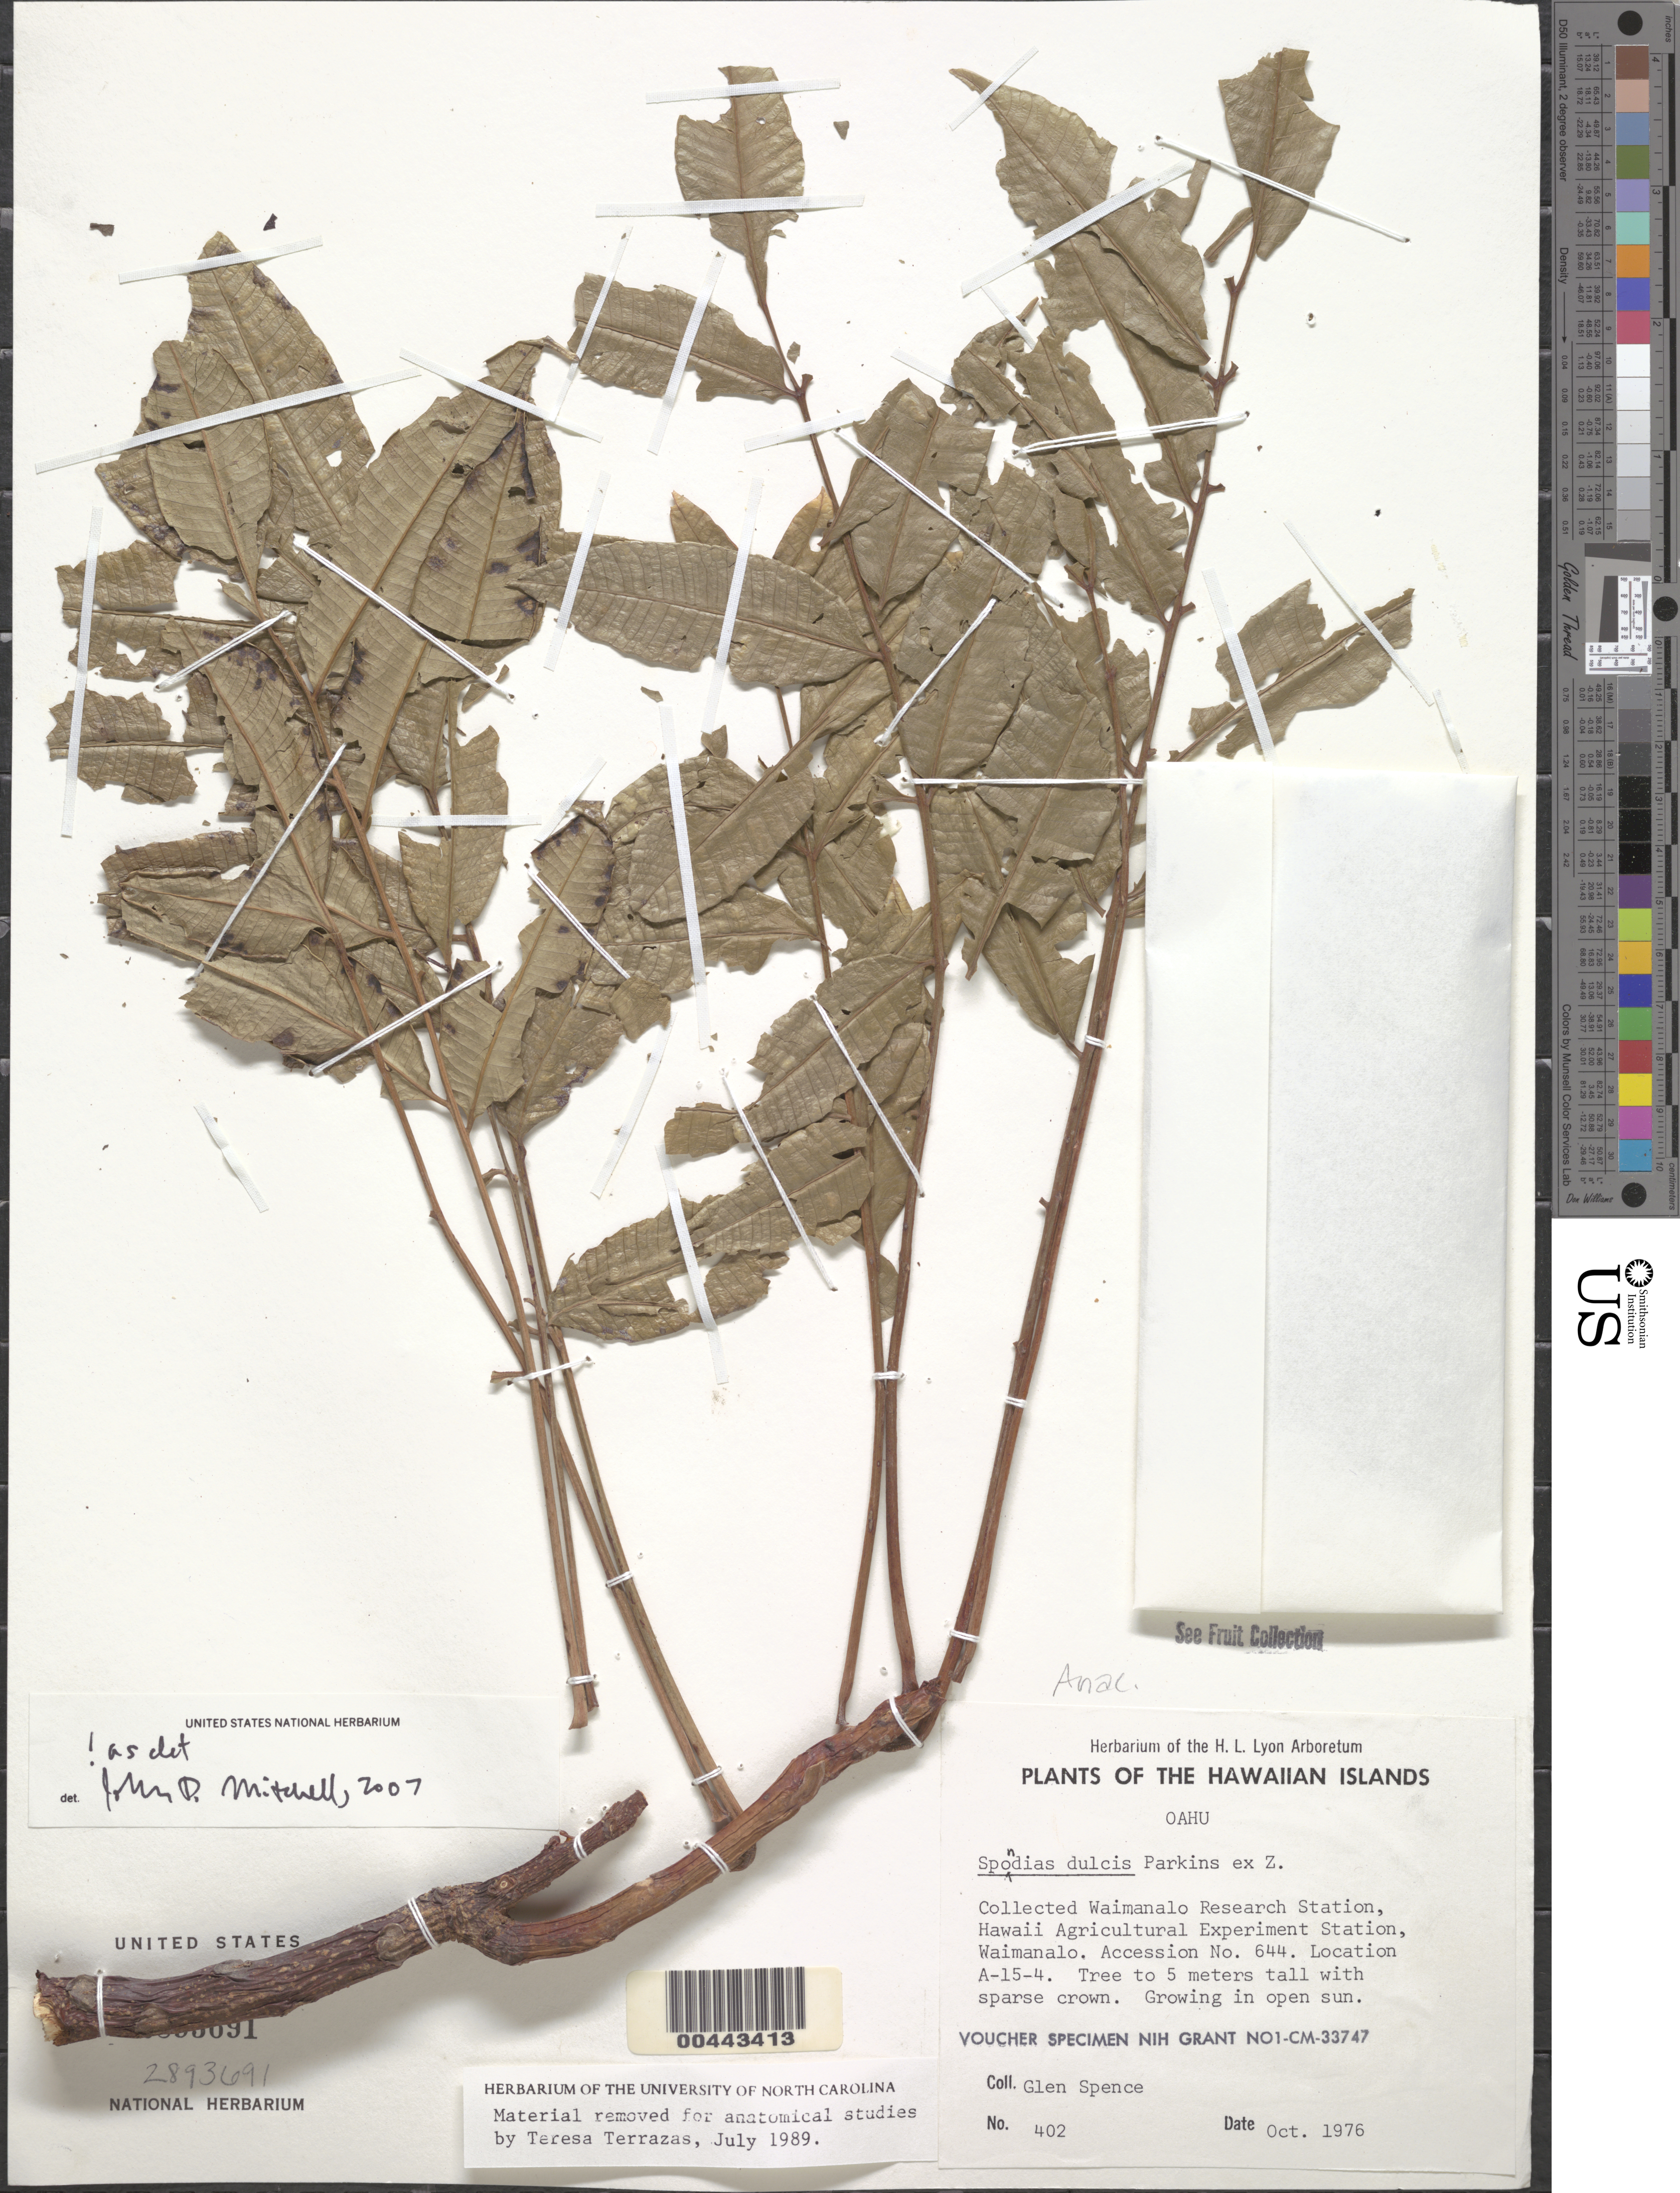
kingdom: Plantae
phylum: Tracheophyta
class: Magnoliopsida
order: Sapindales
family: Anacardiaceae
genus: Spondias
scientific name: Spondias dulcis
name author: Parkinson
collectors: G. Spence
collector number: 402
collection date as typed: Oct 1976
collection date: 1976-10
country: United States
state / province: Hawaii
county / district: Honolulu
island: Oahu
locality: Waimanalo Reserch Station, Hawaii Agricultural Experiment Station, Waimanalo, Location A-15-4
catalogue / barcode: US 2893691